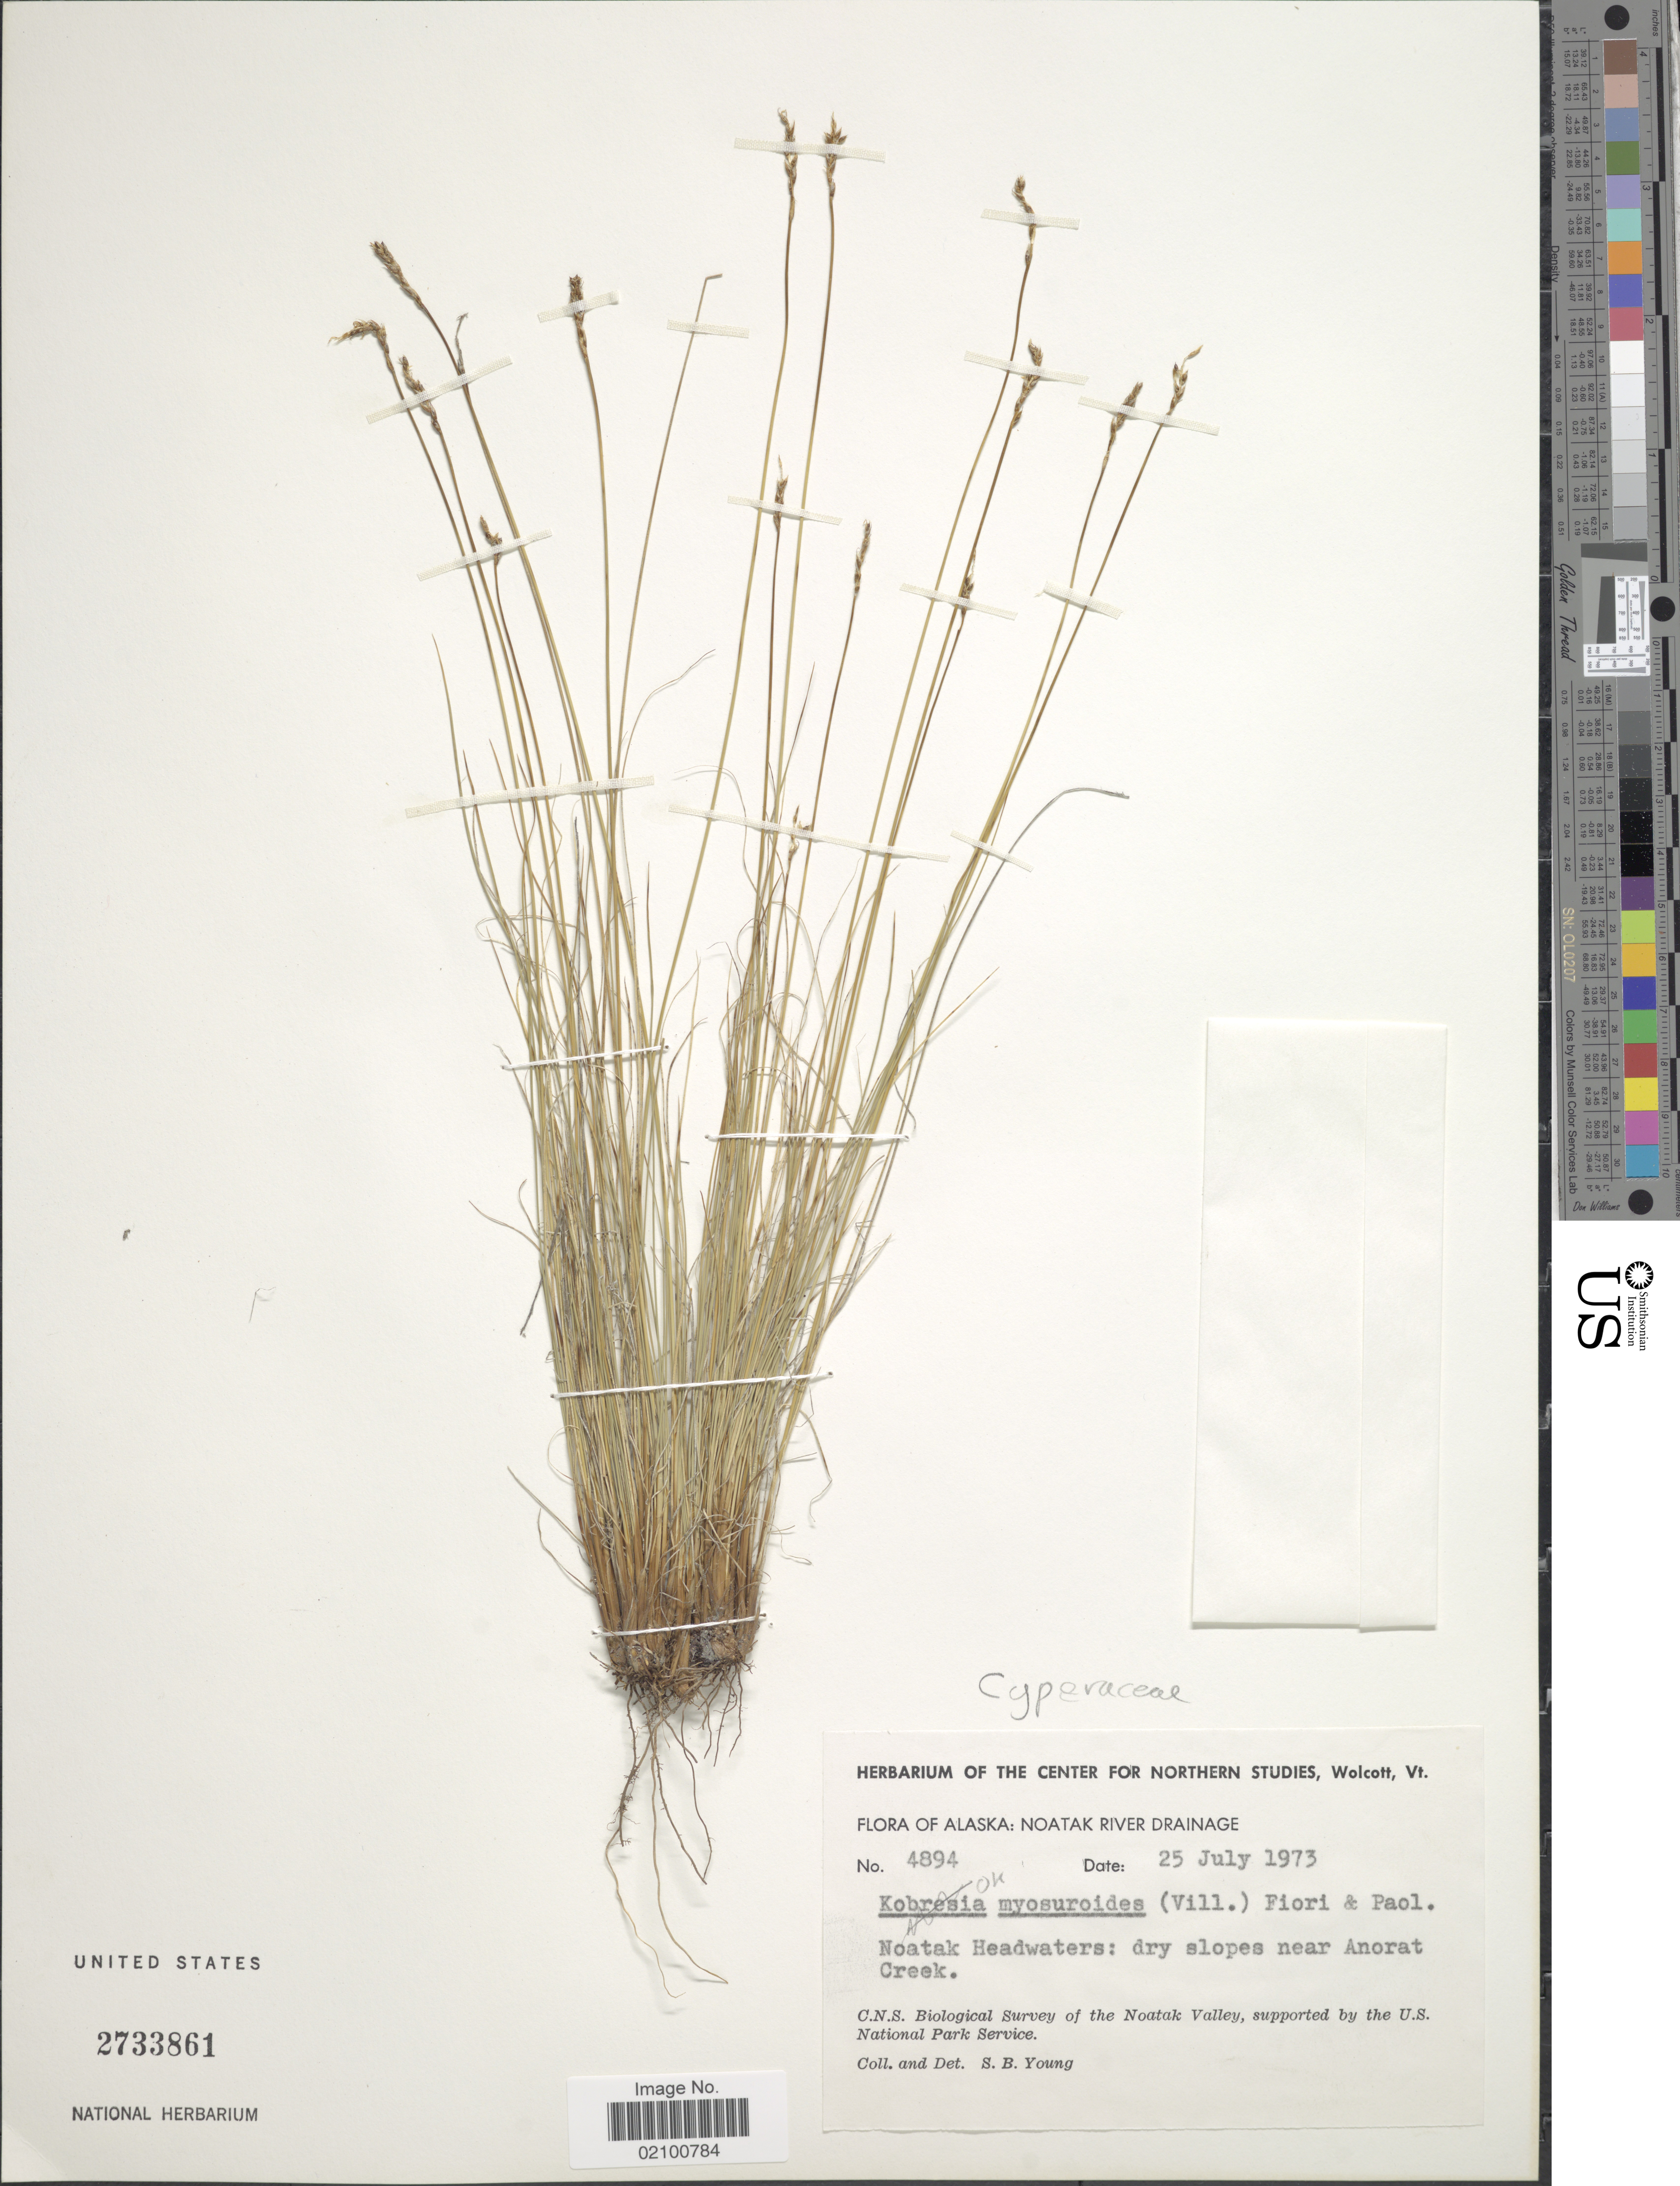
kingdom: Plantae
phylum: Tracheophyta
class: Liliopsida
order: Poales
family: Cyperaceae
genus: Carex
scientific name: Carex myosuroides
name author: Vill.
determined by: Strong, M. T., (US), Smithsonian Institution - National Museum of Natural History (UNITED STATES)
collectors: S. Young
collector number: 4894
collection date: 1973-07-25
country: United States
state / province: Alaska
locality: Noatak River Drainage, Noatak Headwaters, near Anorat Creek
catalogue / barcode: US 2733861